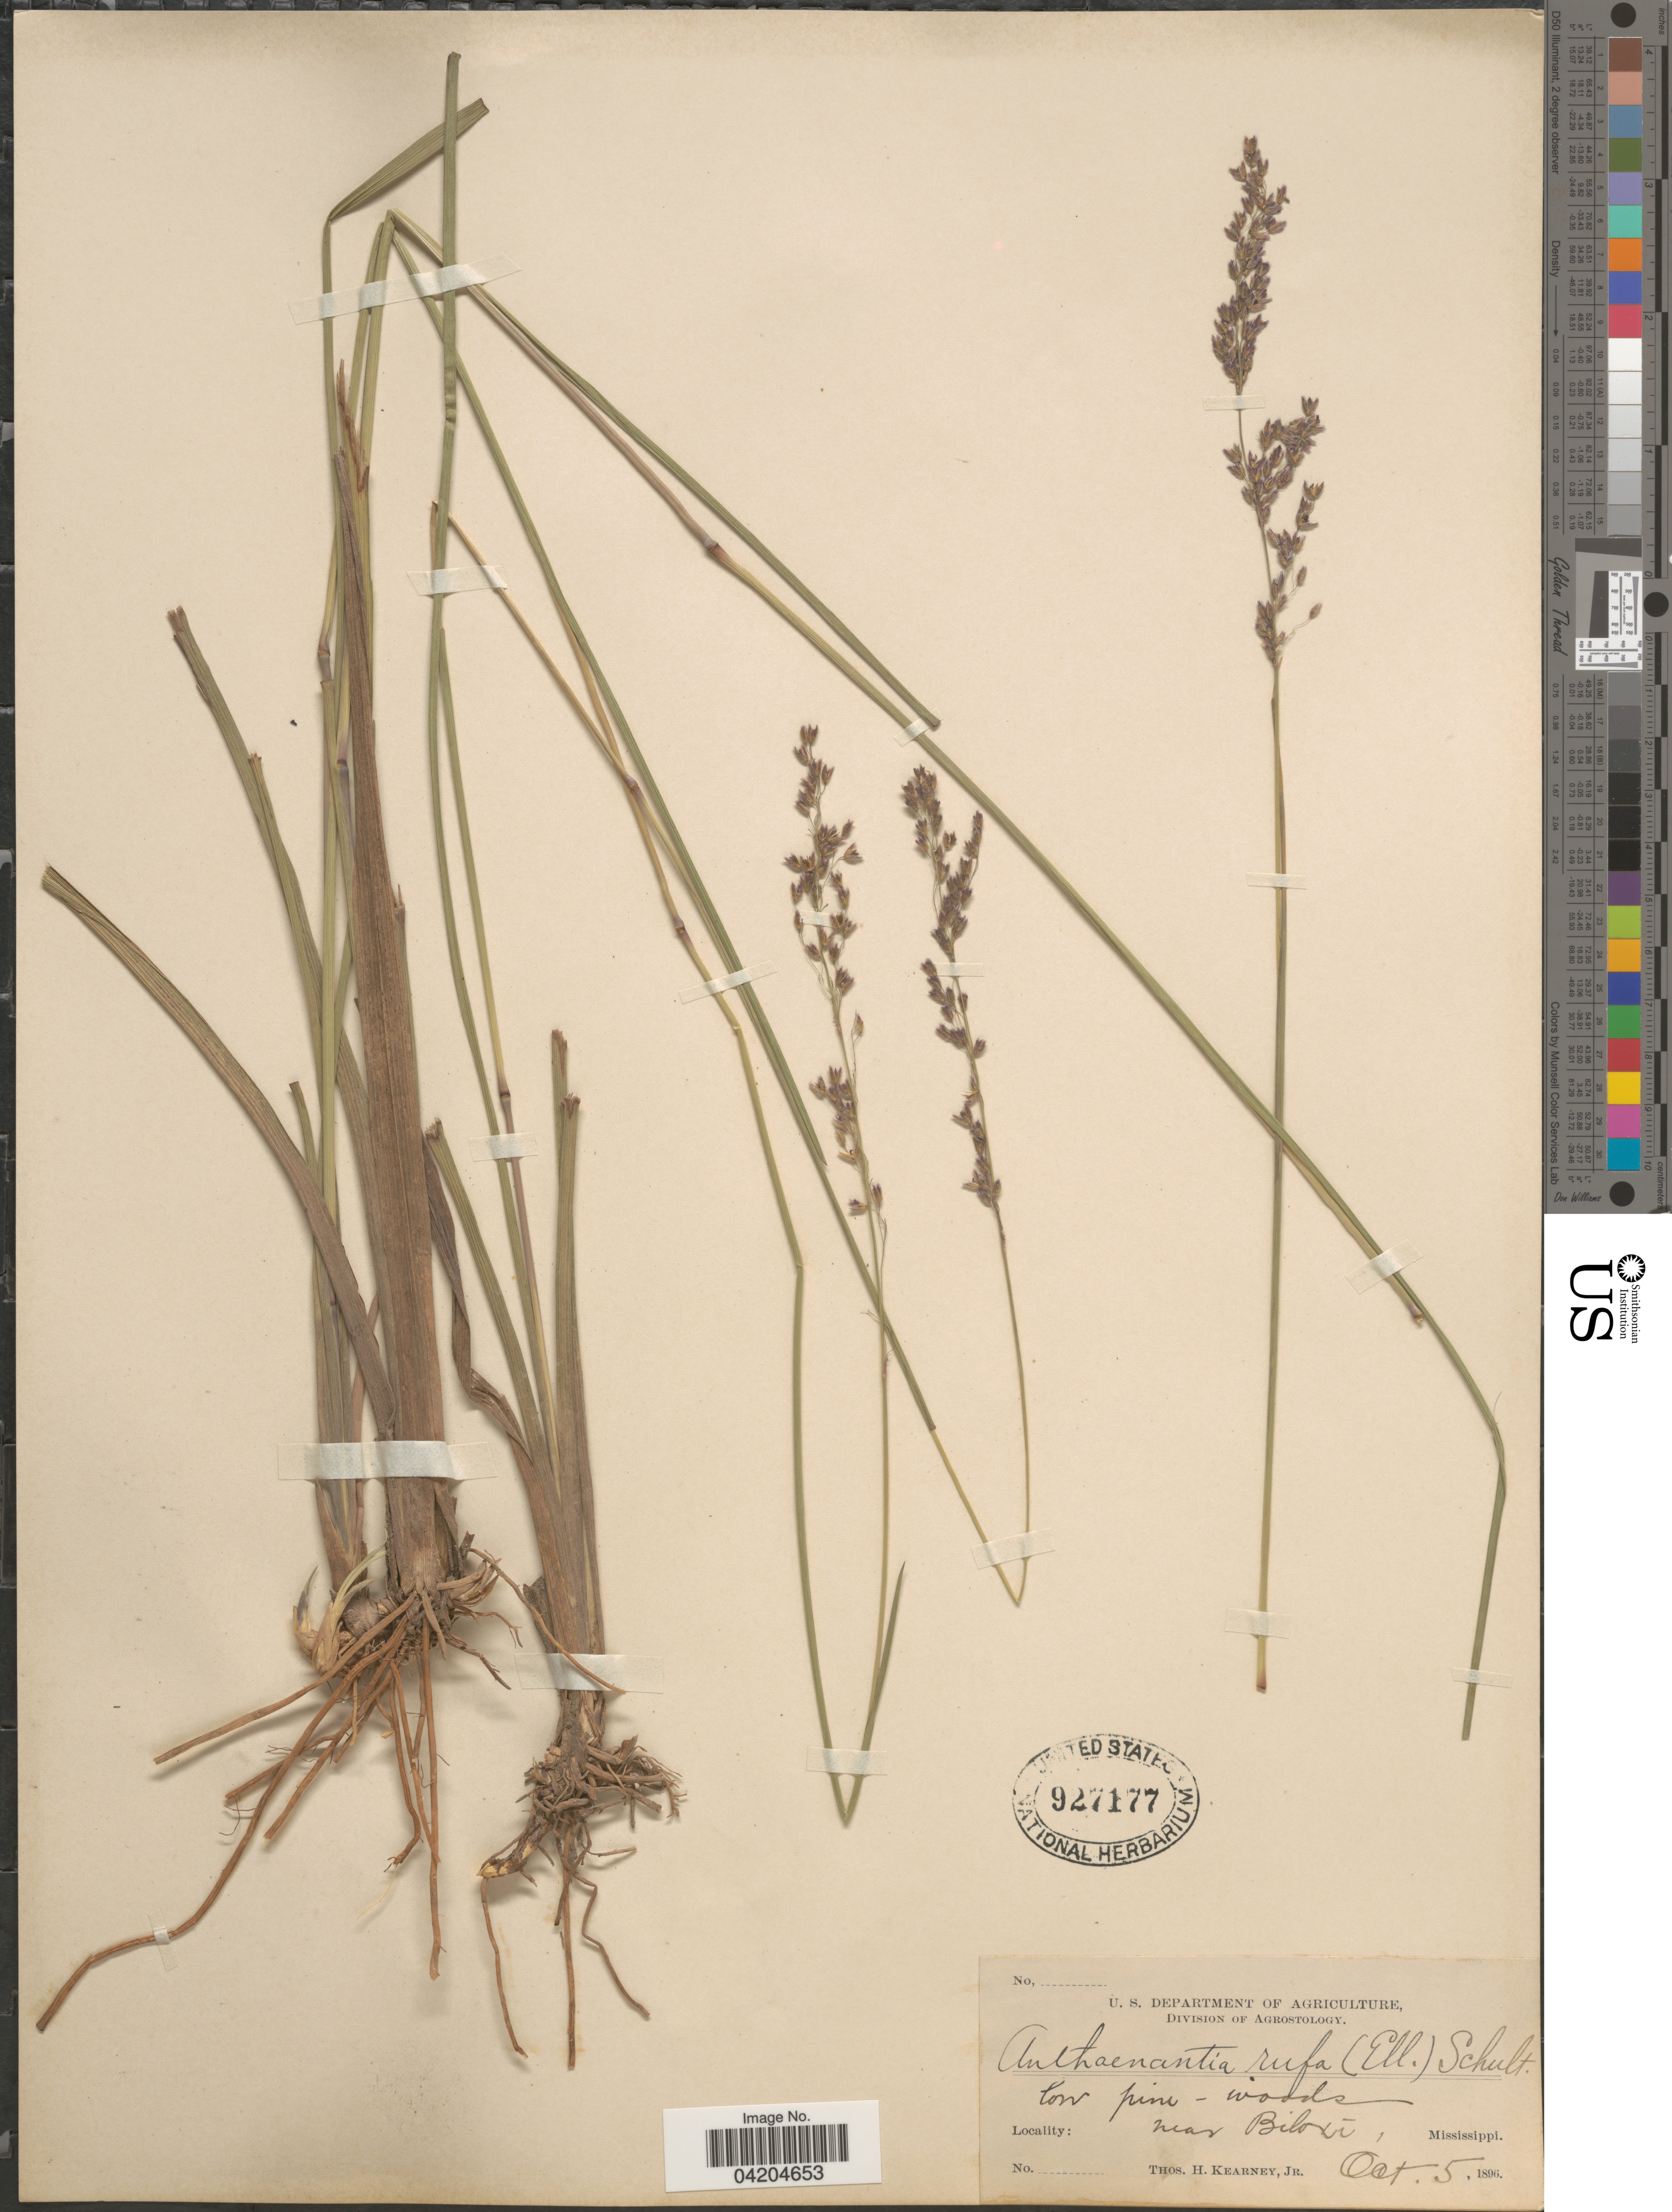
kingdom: Plantae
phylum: Tracheophyta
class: Liliopsida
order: Poales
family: Poaceae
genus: Anthaenantia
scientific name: Anthaenantia rufa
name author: (Elliott) Schult.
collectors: T. H. Kearney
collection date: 1896-10-05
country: United States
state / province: Mississippi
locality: Near Biloxi.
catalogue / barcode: US 927177